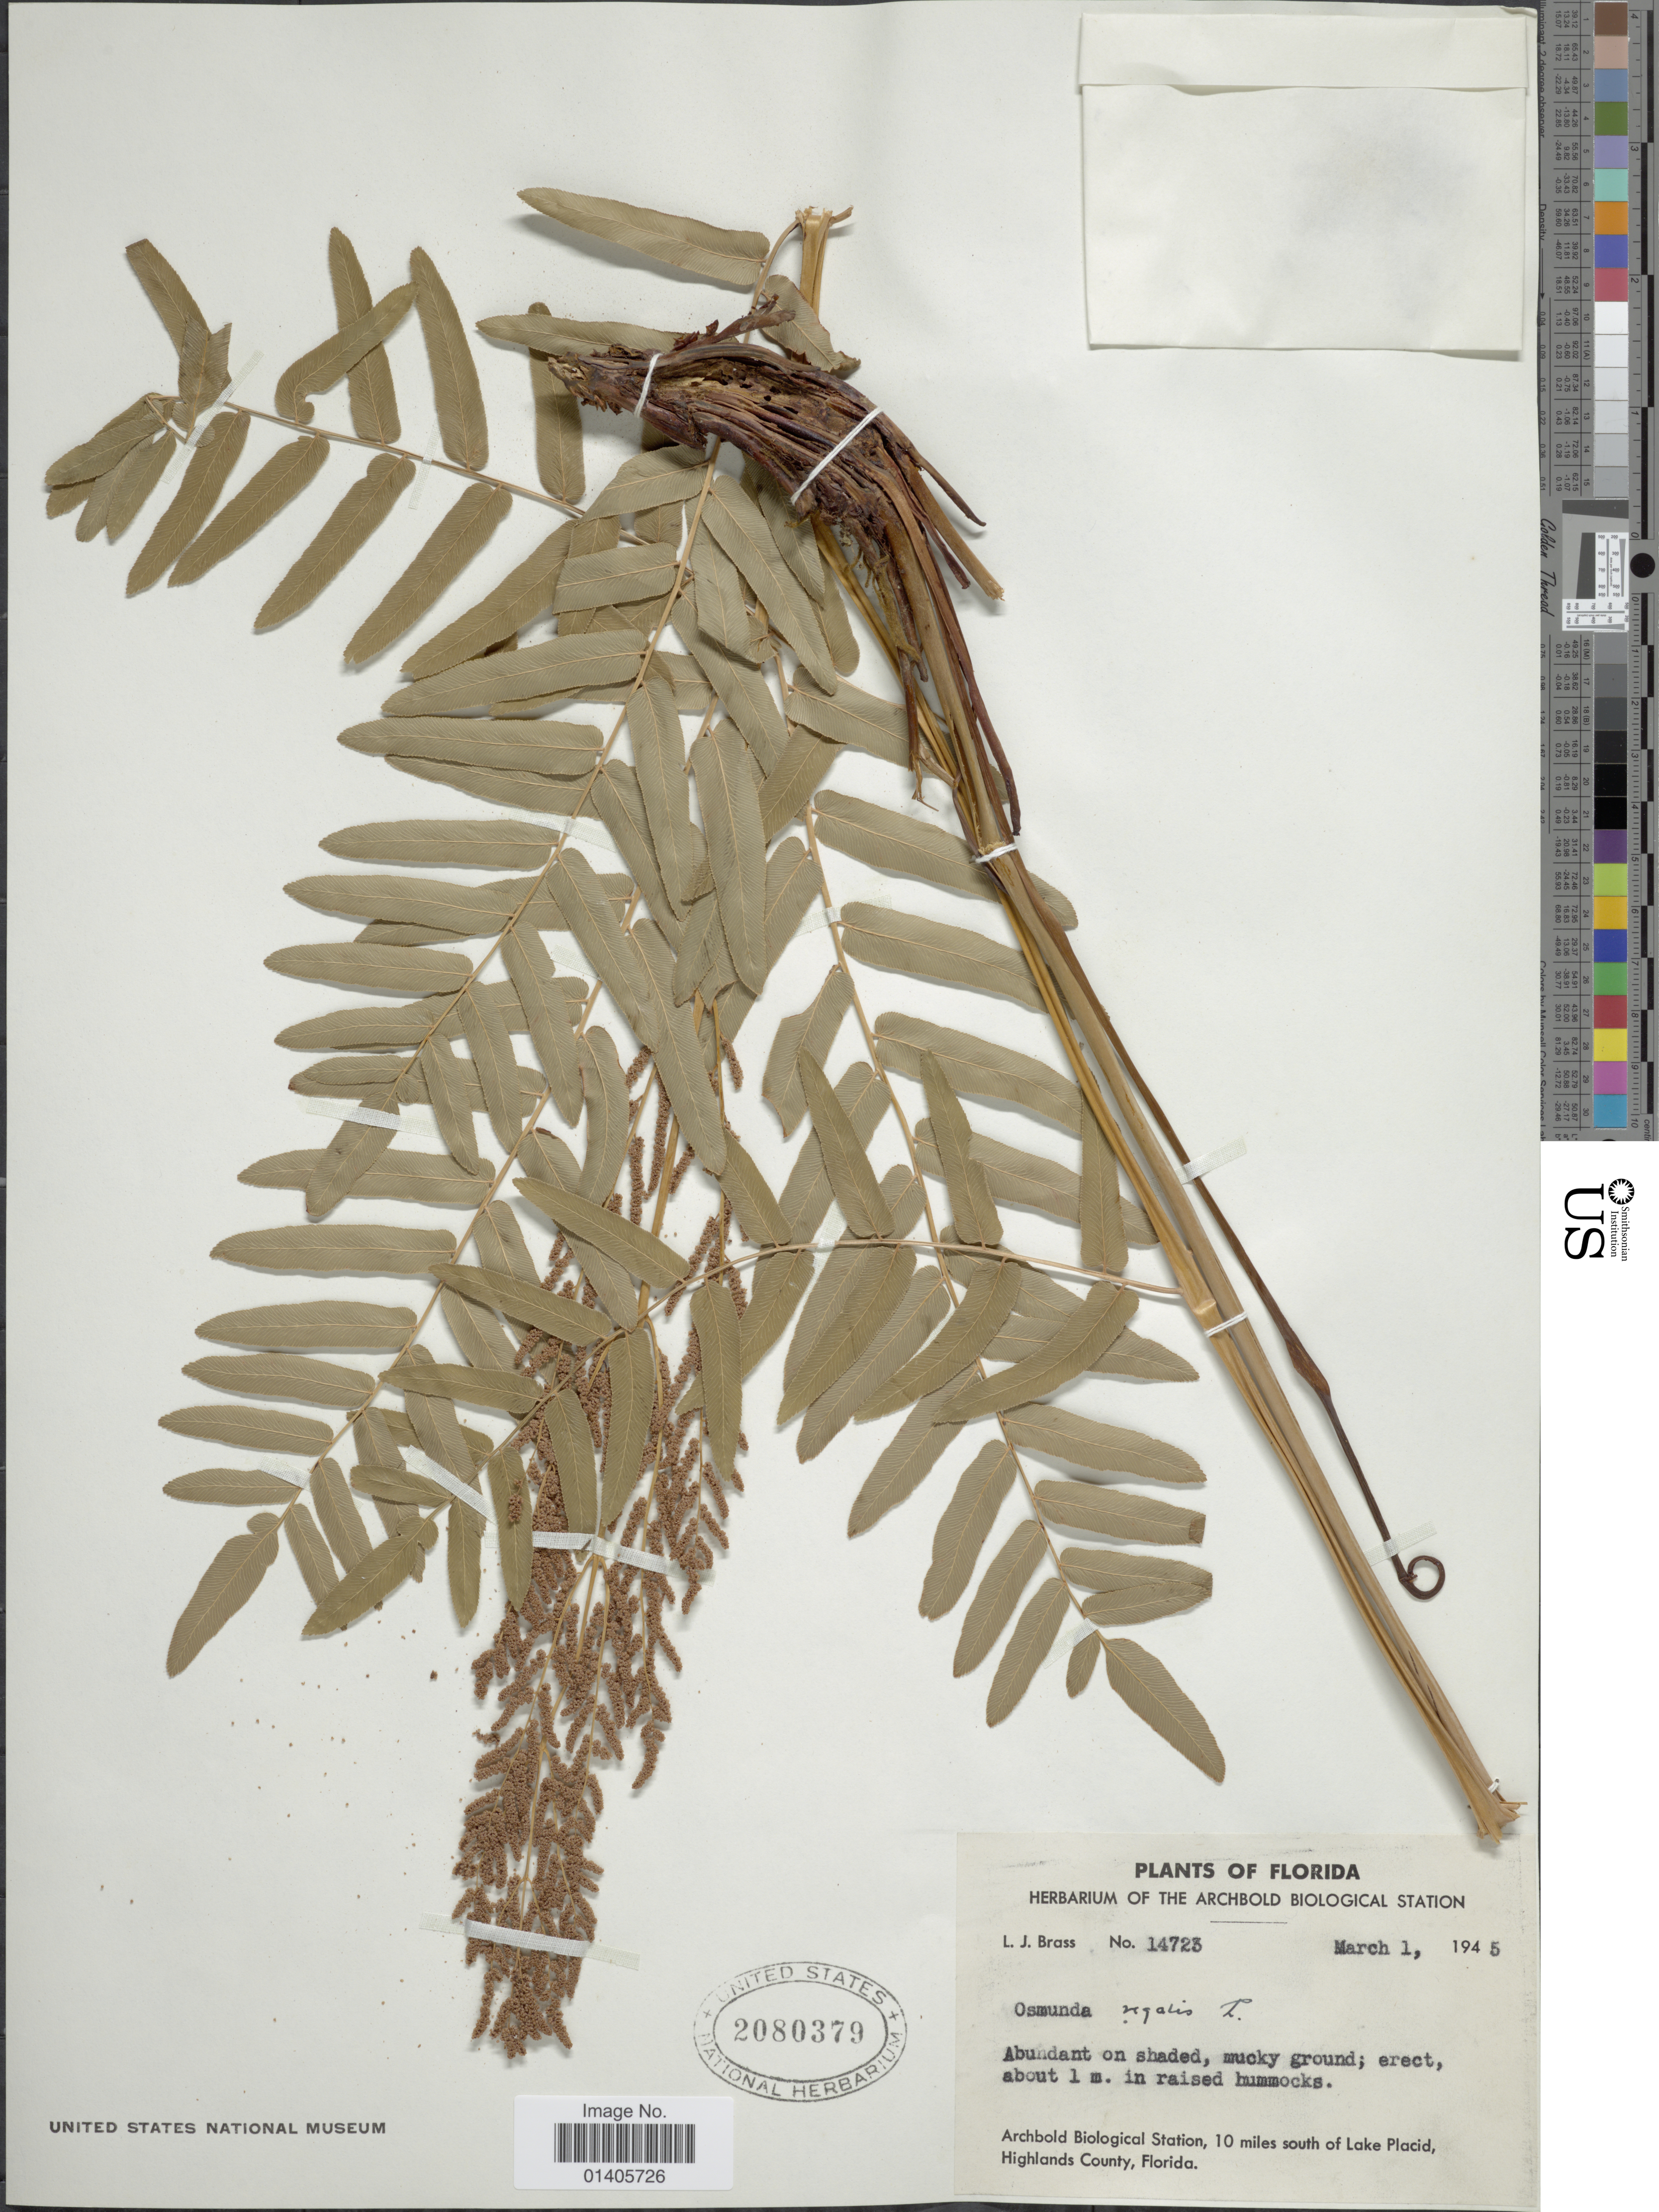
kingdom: Plantae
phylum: Tracheophyta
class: Polypodiopsida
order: Osmundales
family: Osmundaceae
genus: Osmunda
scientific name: Osmunda regalis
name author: L.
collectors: L. J. Brass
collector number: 14723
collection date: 1945-03-01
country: United States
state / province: Florida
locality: Archbold Biological Station, 10 miles south of Lake Placid, Highlands County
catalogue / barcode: US 2080379